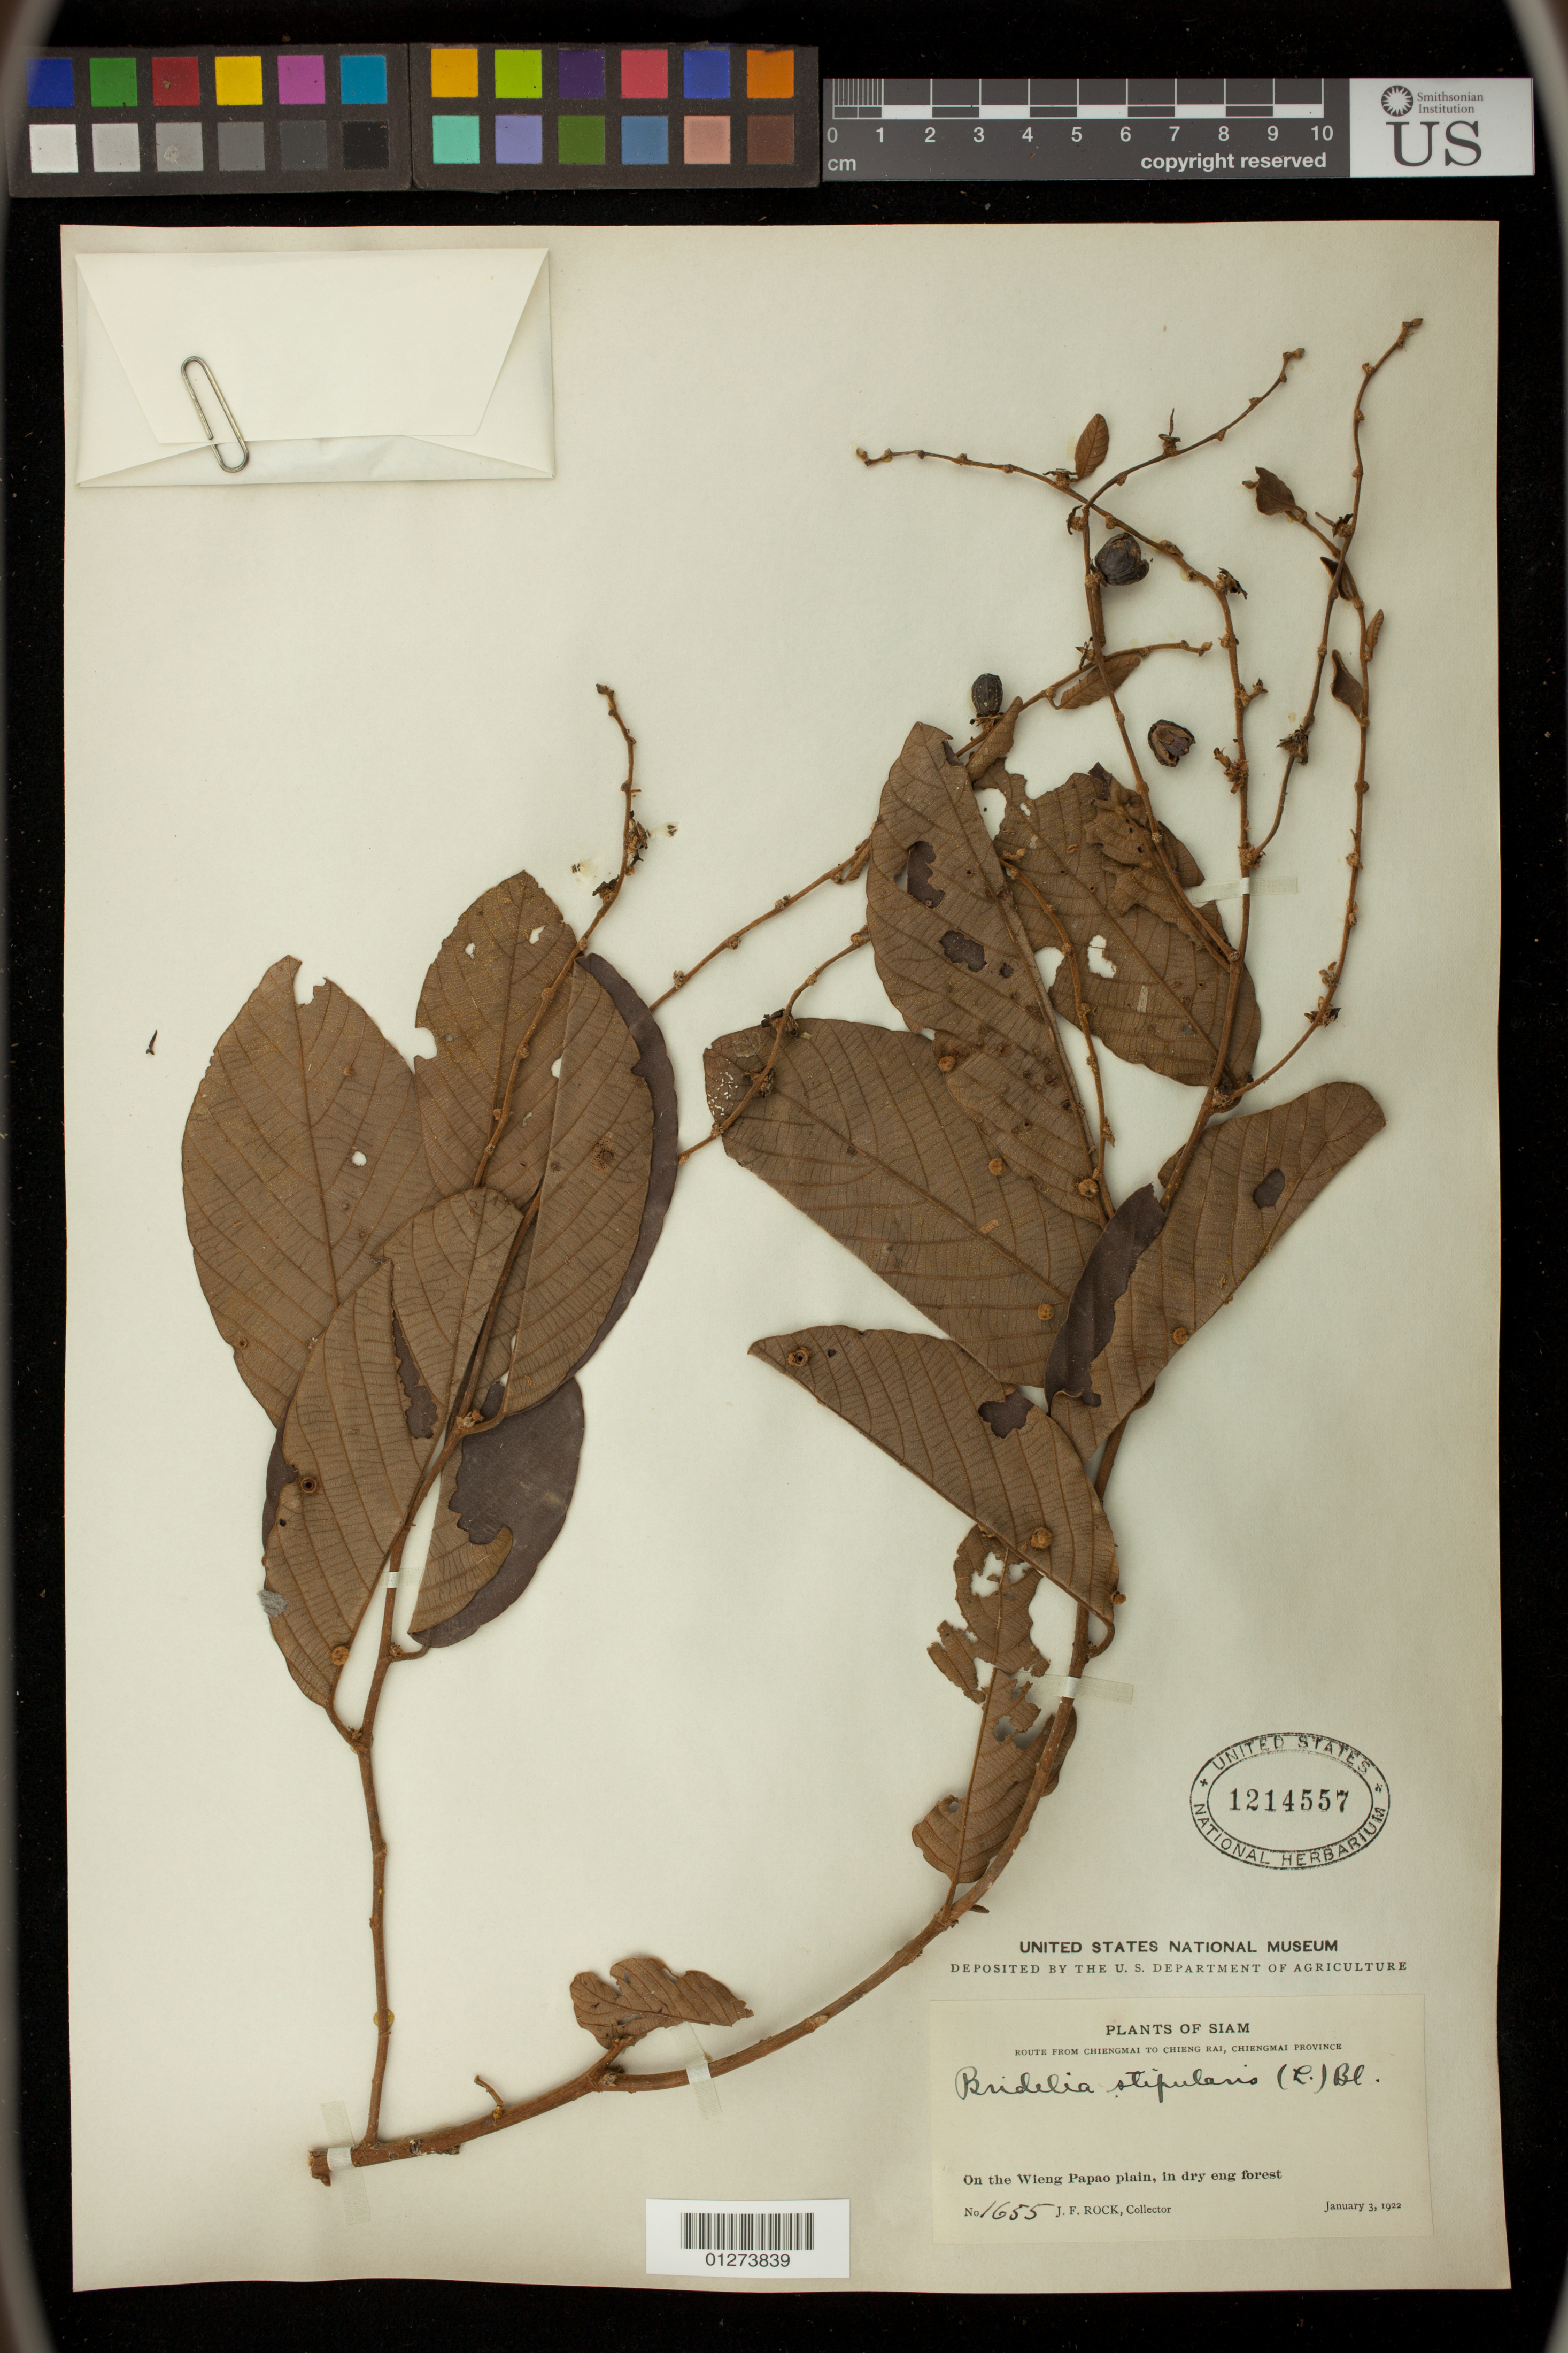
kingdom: Plantae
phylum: Tracheophyta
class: Magnoliopsida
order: Malpighiales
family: Phyllanthaceae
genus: Bridelia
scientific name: Bridelia stipularis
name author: (L.) Blume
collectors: J. F. Rock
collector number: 1655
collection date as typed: January 3, 1922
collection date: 1922-01-03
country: Thailand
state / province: Chiang Rai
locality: On the Wieng Papao plain, in dry eng forest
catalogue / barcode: US 1214557